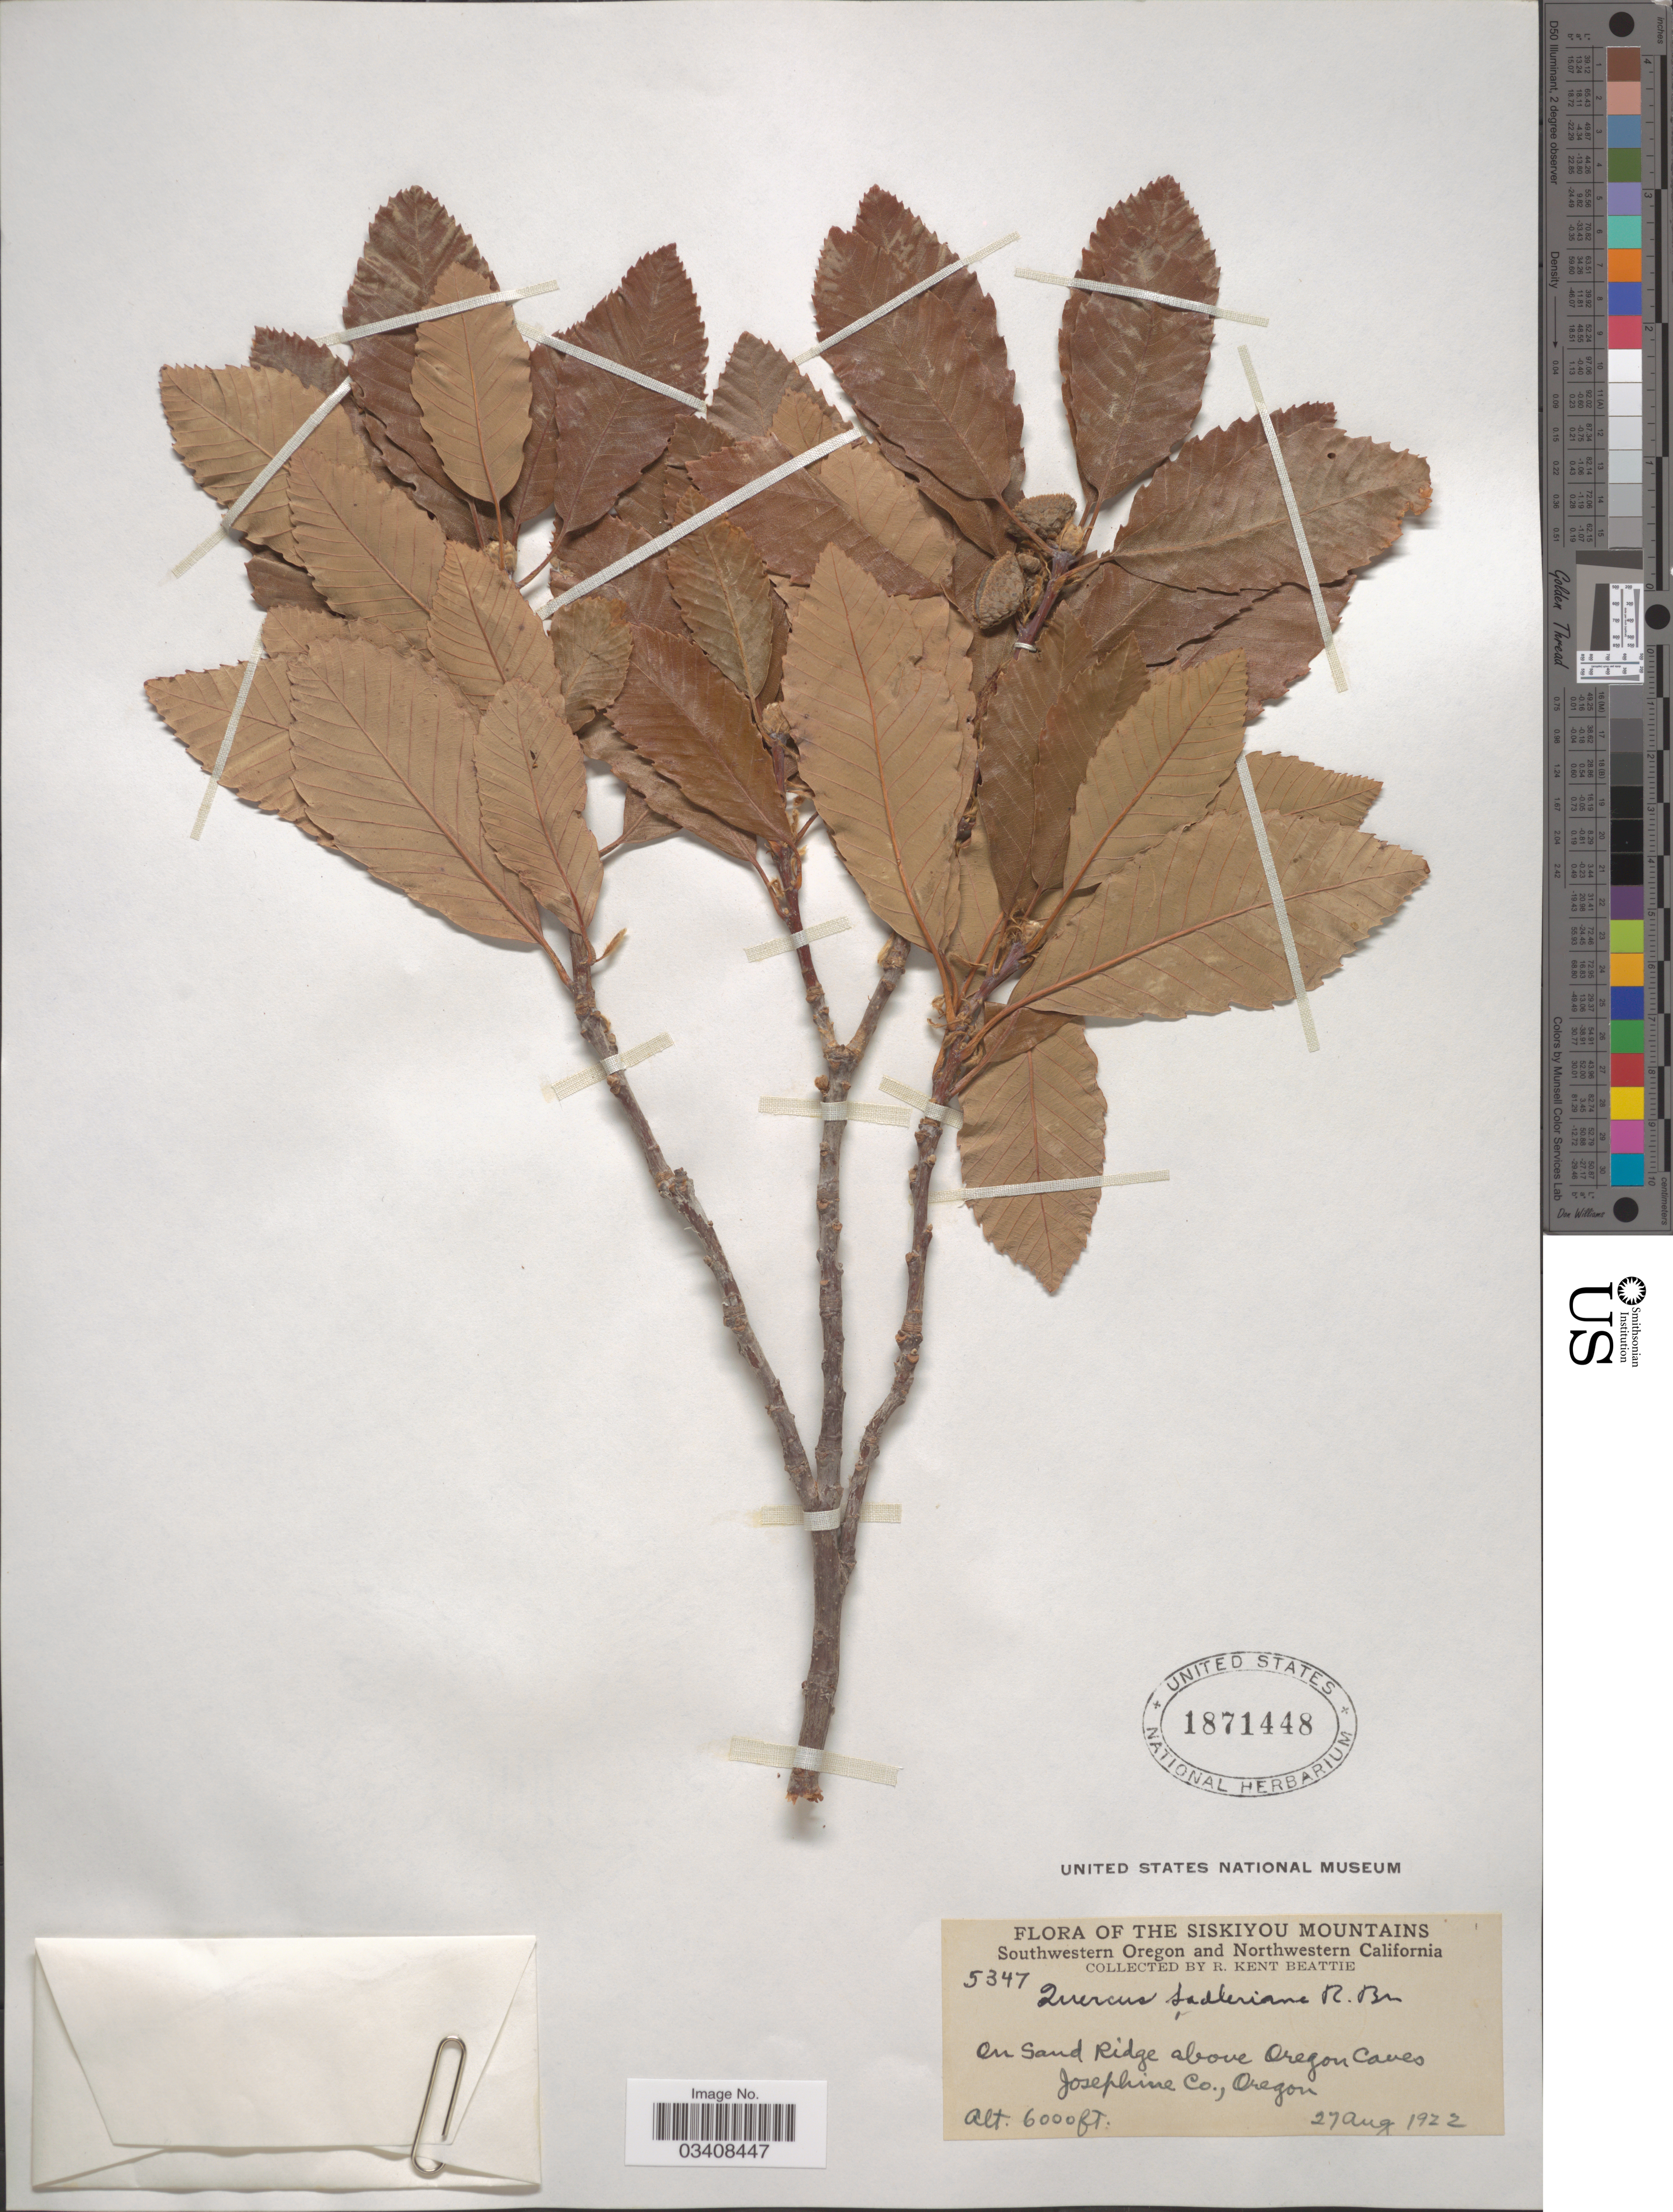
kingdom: Plantae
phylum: Tracheophyta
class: Magnoliopsida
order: Fagales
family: Fagaceae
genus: Quercus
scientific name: Quercus sadleriana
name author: R. Br.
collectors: R. K. Beattie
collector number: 5347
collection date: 1922-08-27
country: United States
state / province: Oregon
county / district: Josephine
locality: The Siskiyou Mountains. Southwestern Oregon. On Sand Ridge above Oregon Caves, Josephine Co.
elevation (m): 1829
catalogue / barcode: US 1871448